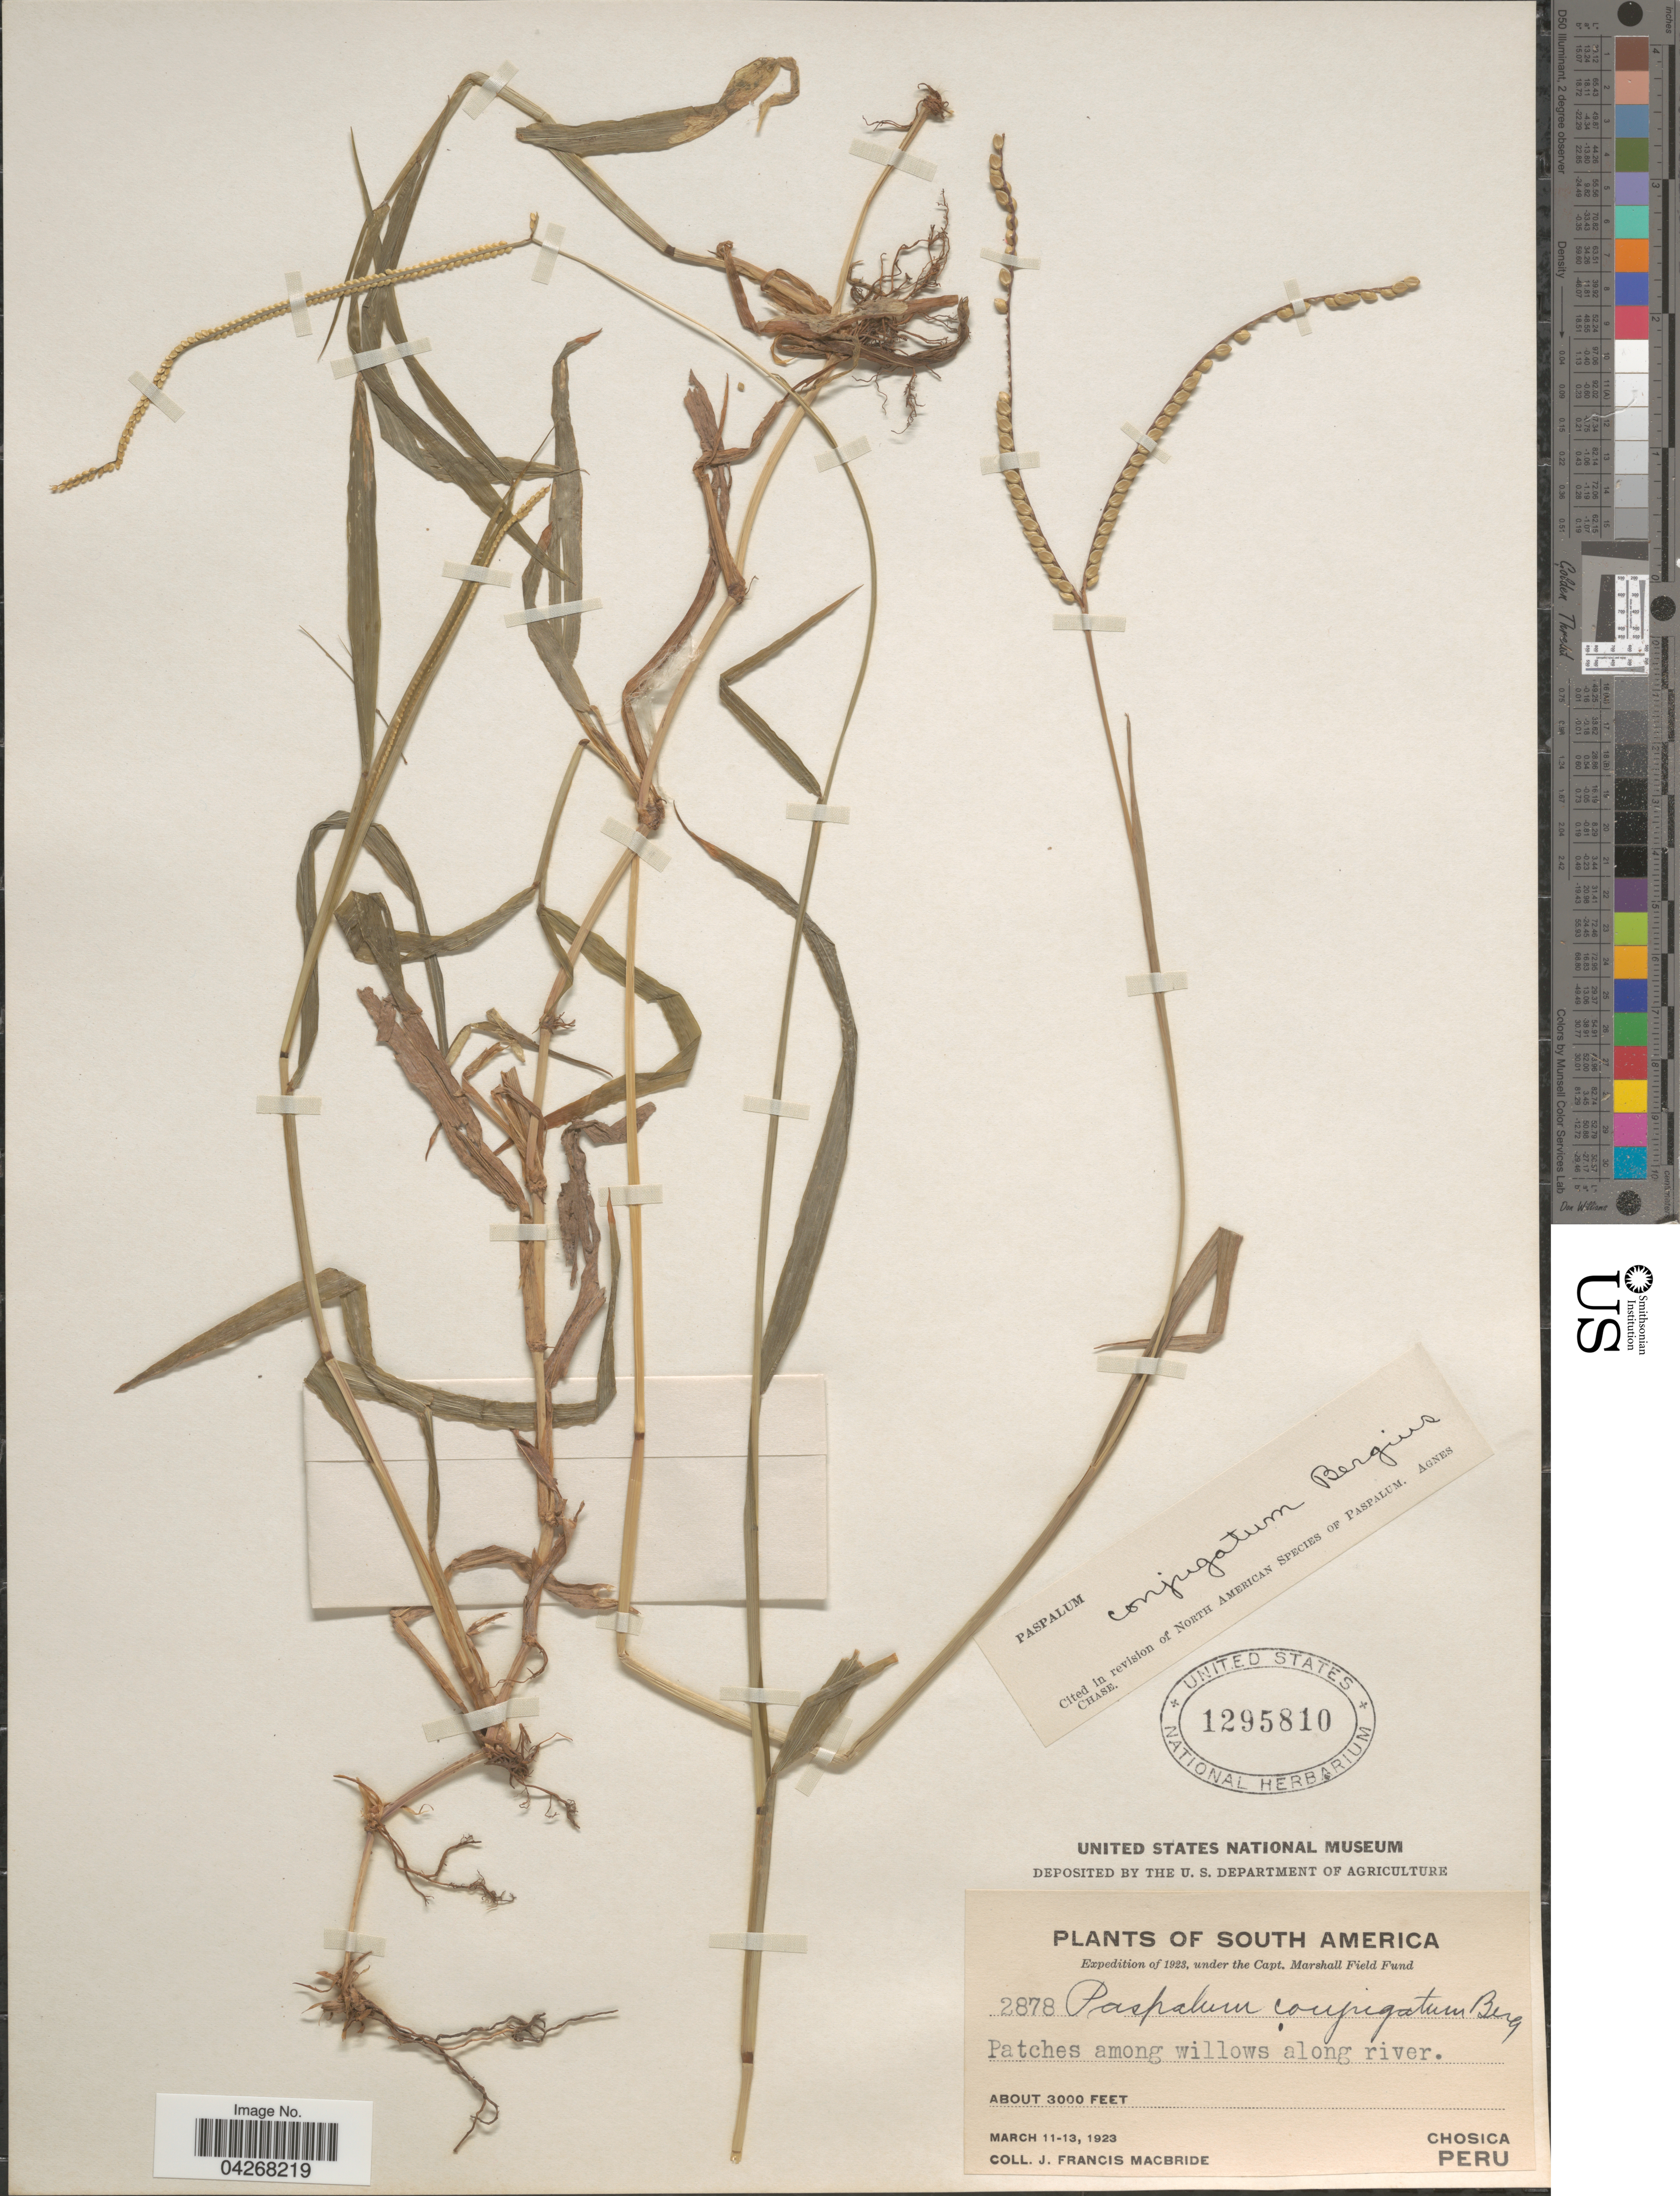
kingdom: Plantae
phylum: Tracheophyta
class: Liliopsida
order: Poales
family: Poaceae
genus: Paspalum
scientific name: Paspalum conjugatum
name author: P.J. Bergius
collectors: J. F. Macbride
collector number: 2878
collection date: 1923-03-11/1923-03-13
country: Peru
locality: Expedition of 1923. Chosica.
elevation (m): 914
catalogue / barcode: US 1295810